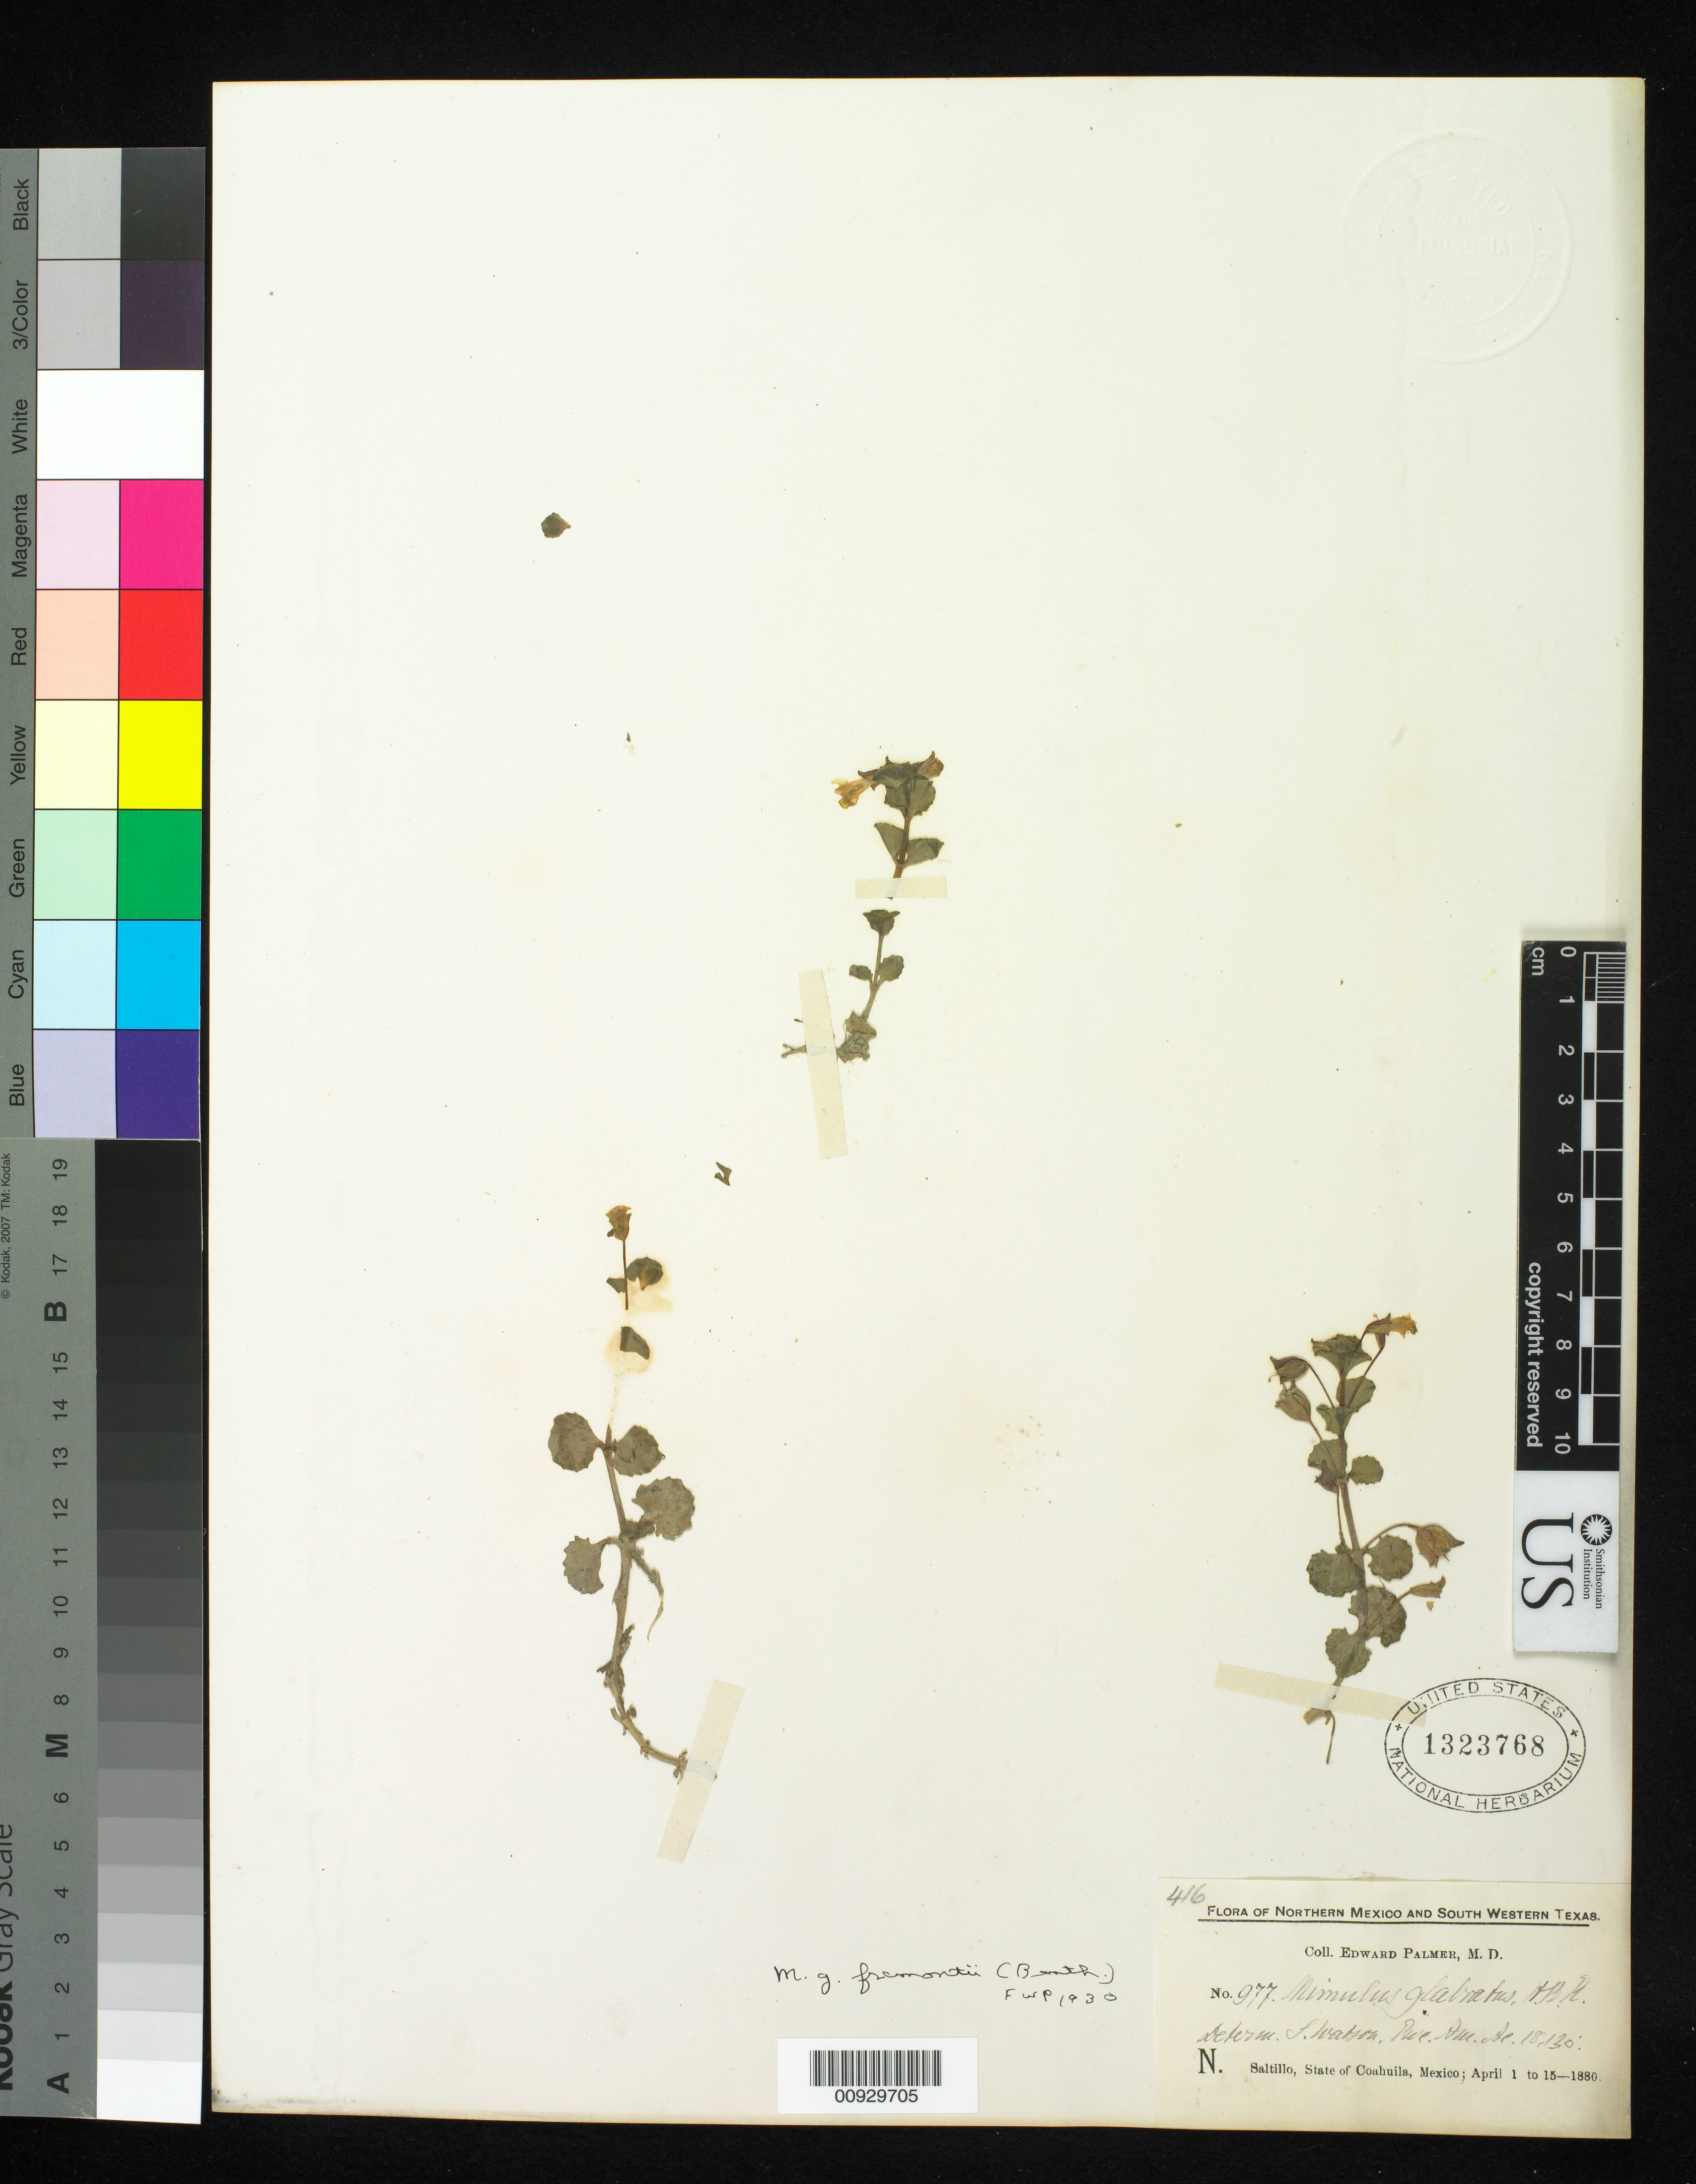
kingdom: Plantae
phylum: Tracheophyta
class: Magnoliopsida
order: Lamiales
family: Phrymaceae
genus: Mimulus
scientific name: Mimulus glabratus var. fremontii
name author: Kunth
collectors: E. Palmer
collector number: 977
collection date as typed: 01 Apr 1880 to 15 Apr 1880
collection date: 1880-04-01/1880-04-15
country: Mexico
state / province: Coahuila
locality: N. Saltillo.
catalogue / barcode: US 1323768